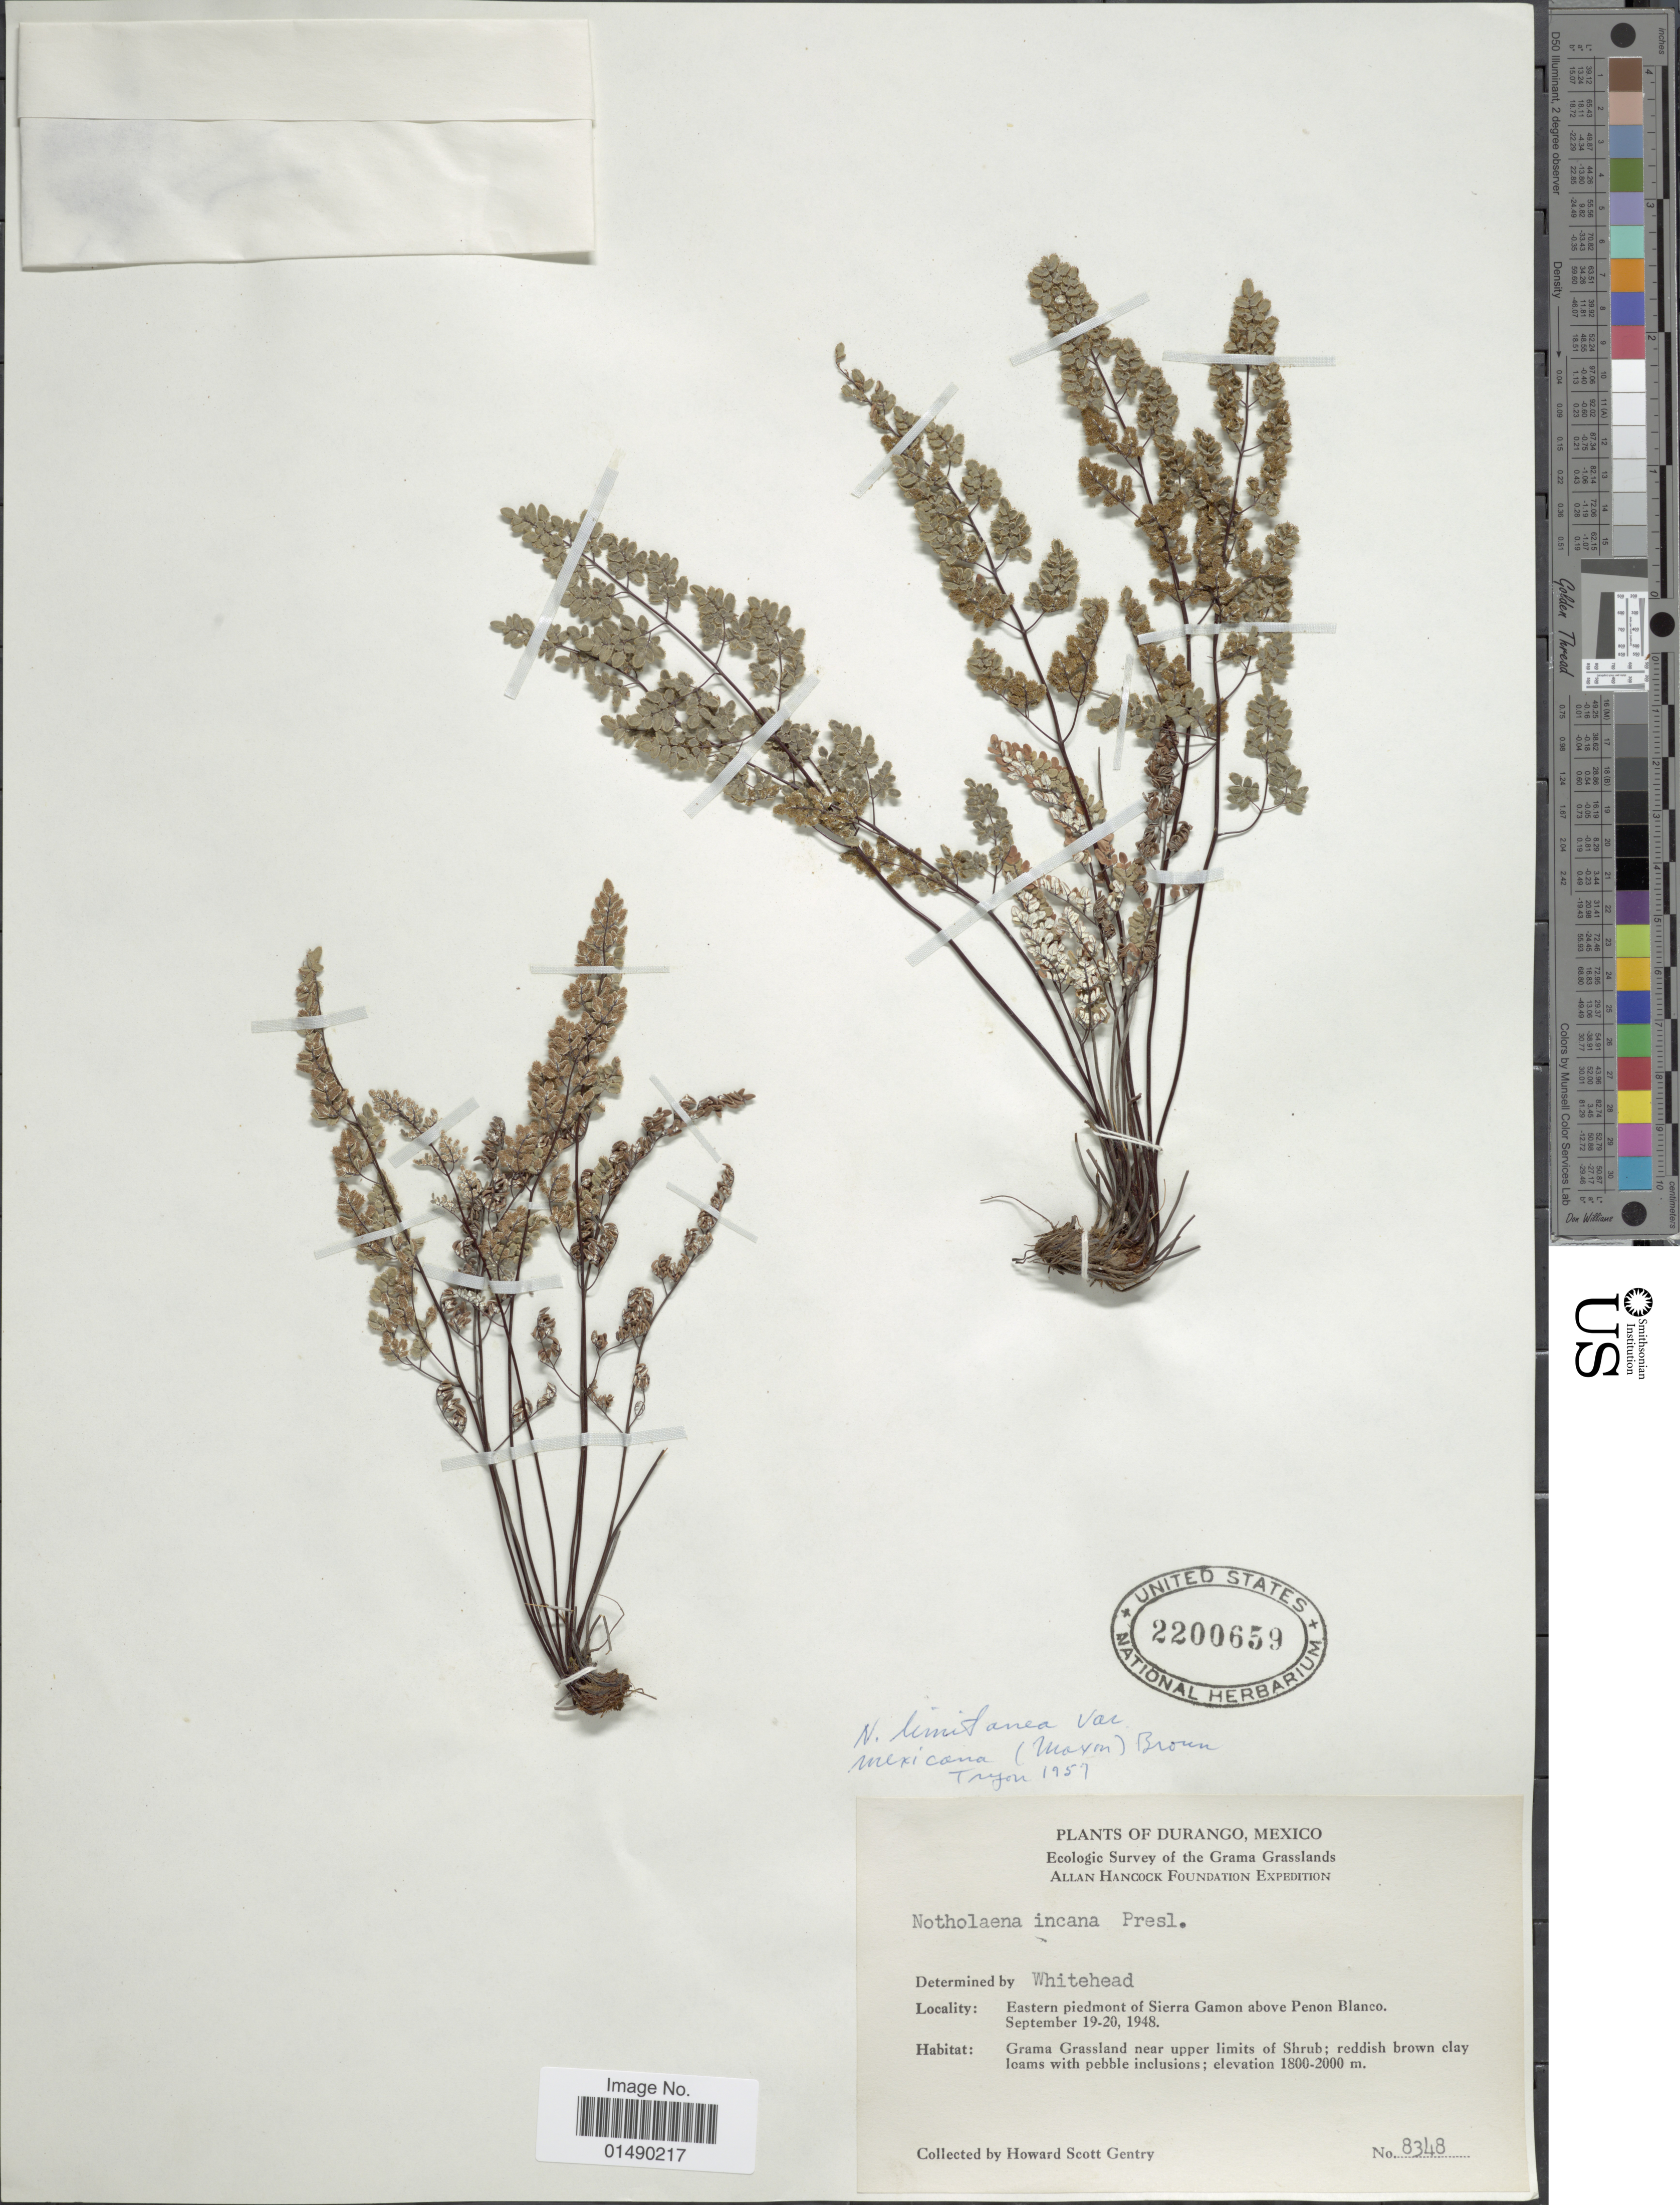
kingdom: Plantae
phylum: Tracheophyta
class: Polypodiopsida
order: Polypodiales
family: Pteridaceae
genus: Argyrochosma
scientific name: Argyrochosma limitanea subsp. mexicana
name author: (Maxon) Windham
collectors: H. S. Gentry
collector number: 8384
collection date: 1948-09-19/1948-09-20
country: Mexico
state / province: Durango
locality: Mexico, eastern piedmont of Sierra Gamon above Penon Blanco.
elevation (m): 1800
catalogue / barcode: US 2200659